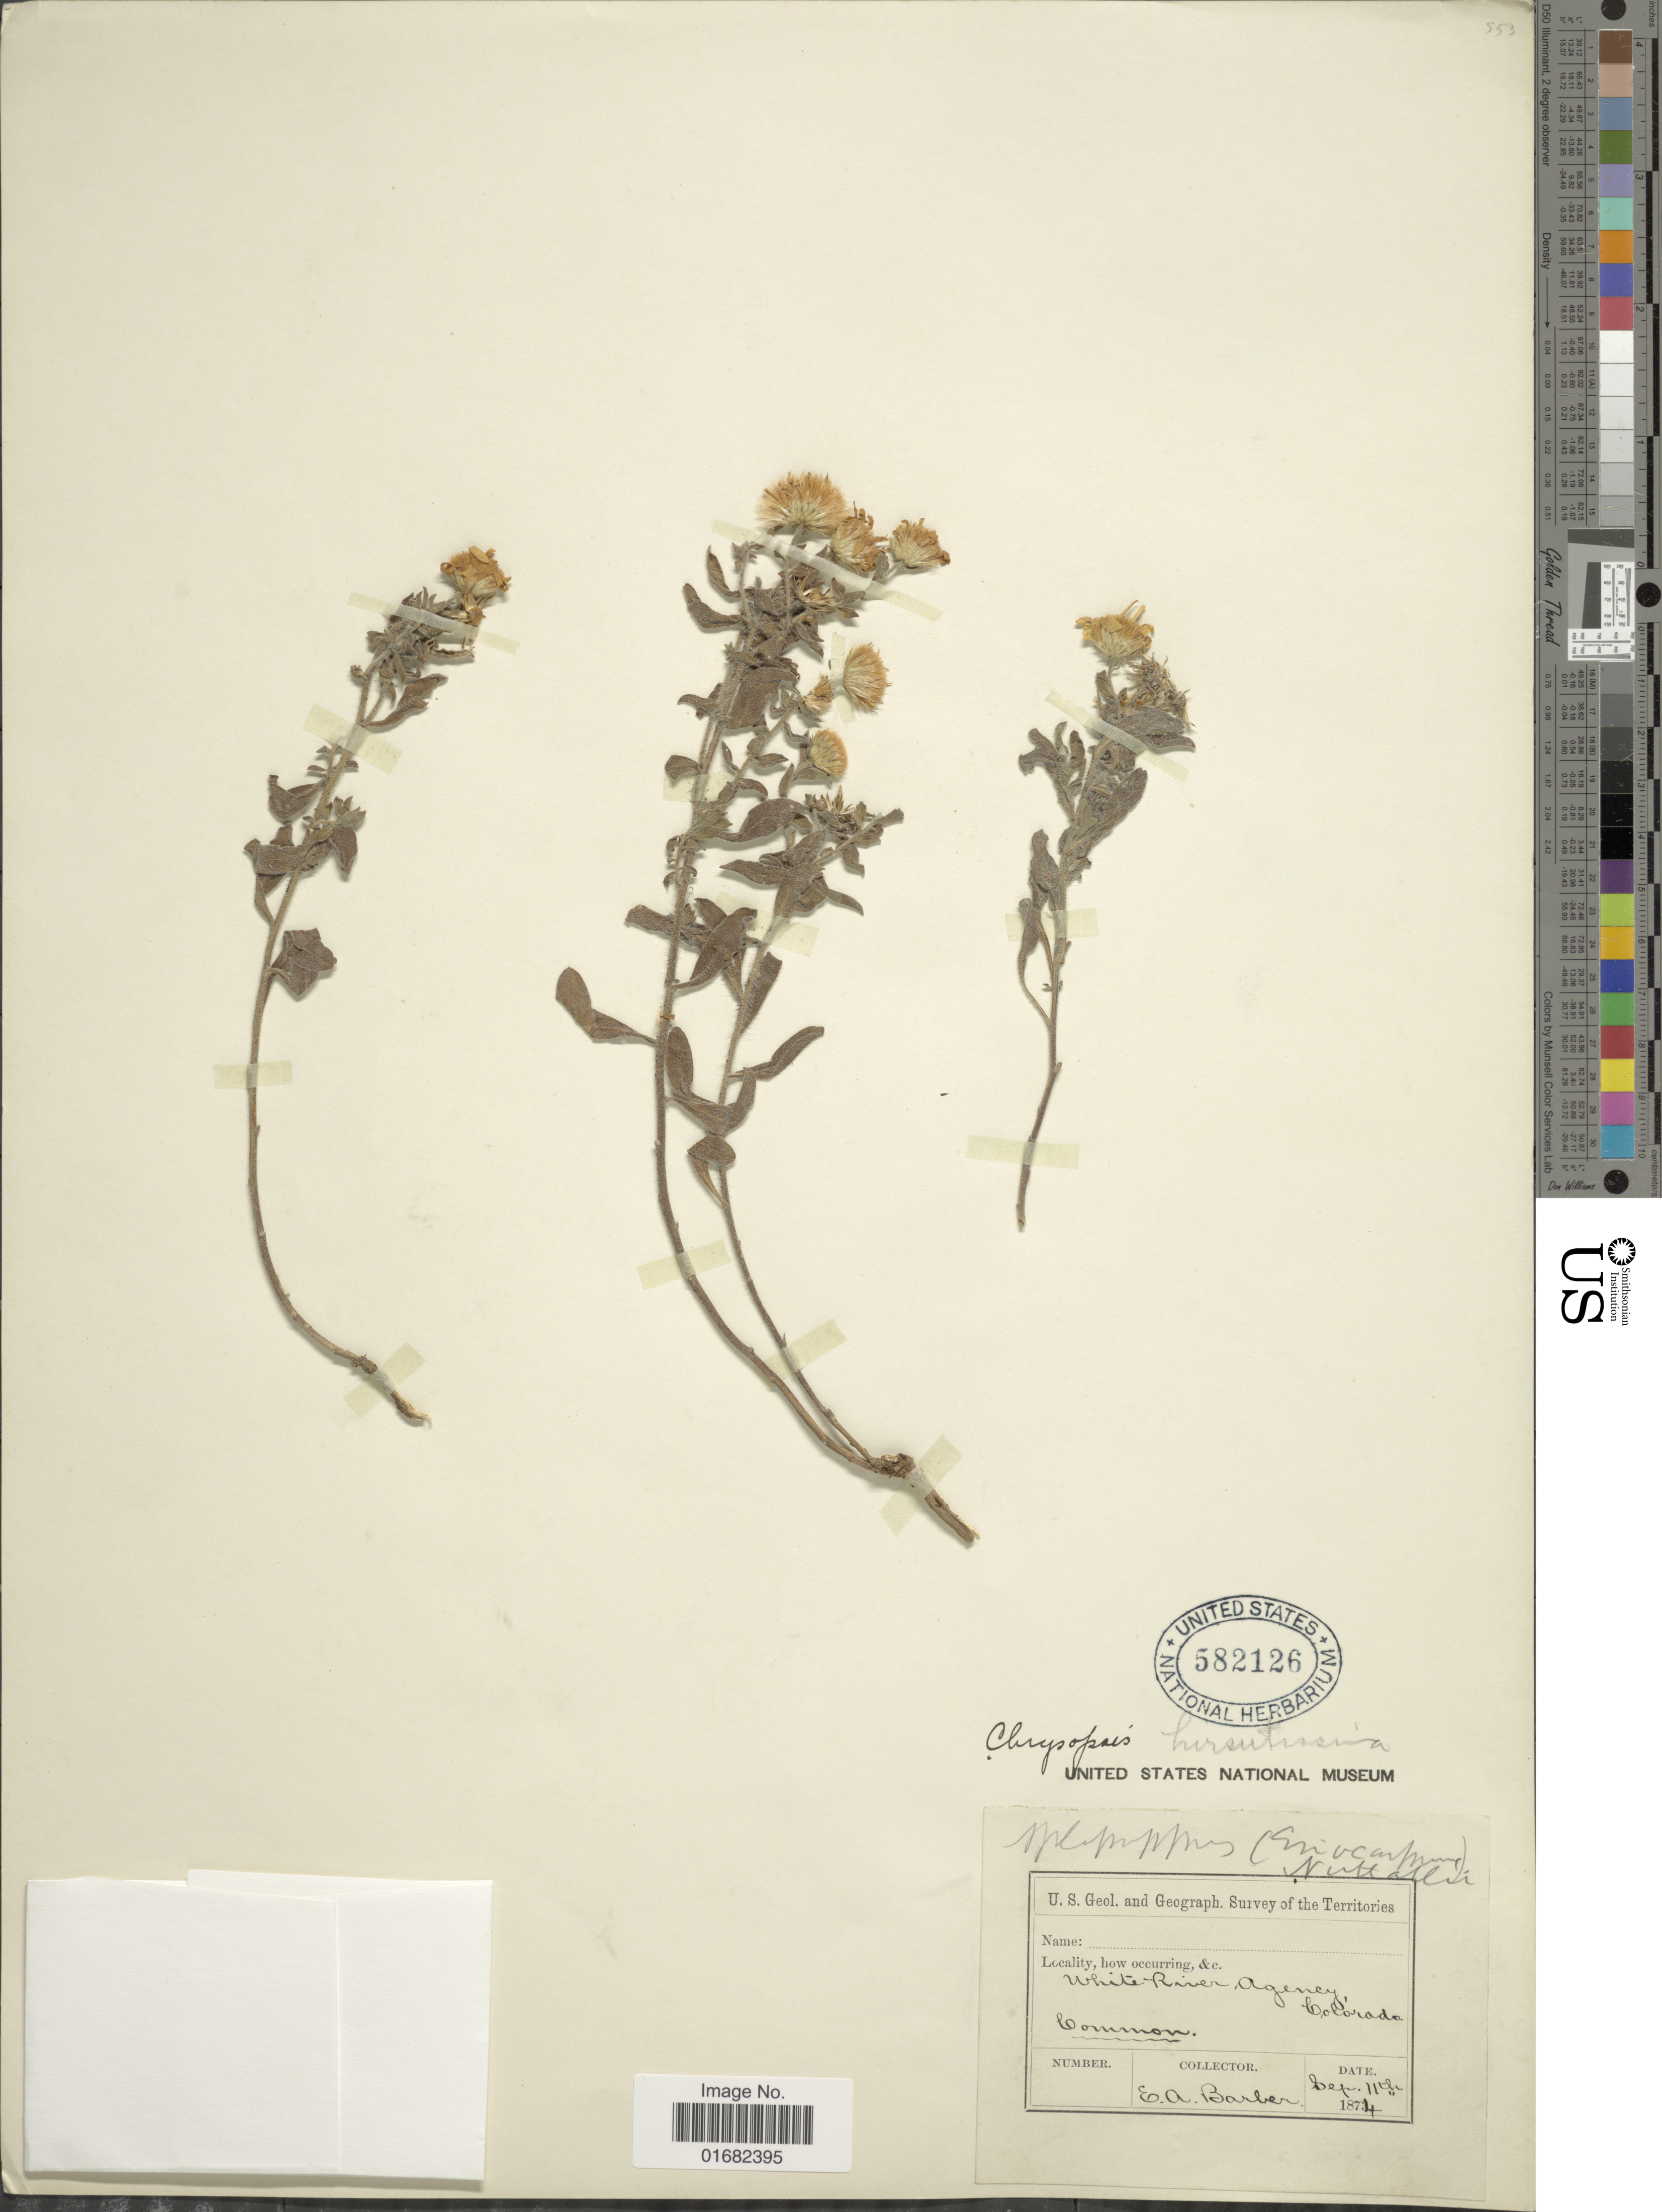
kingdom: Plantae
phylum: Tracheophyta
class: Magnoliopsida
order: Asterales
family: Asteraceae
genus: Heterotheca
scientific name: Heterotheca hirsutissima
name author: Greene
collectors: E. Barber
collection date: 1874-09-11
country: United States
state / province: Colorado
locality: White River, Agency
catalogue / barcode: US 582126